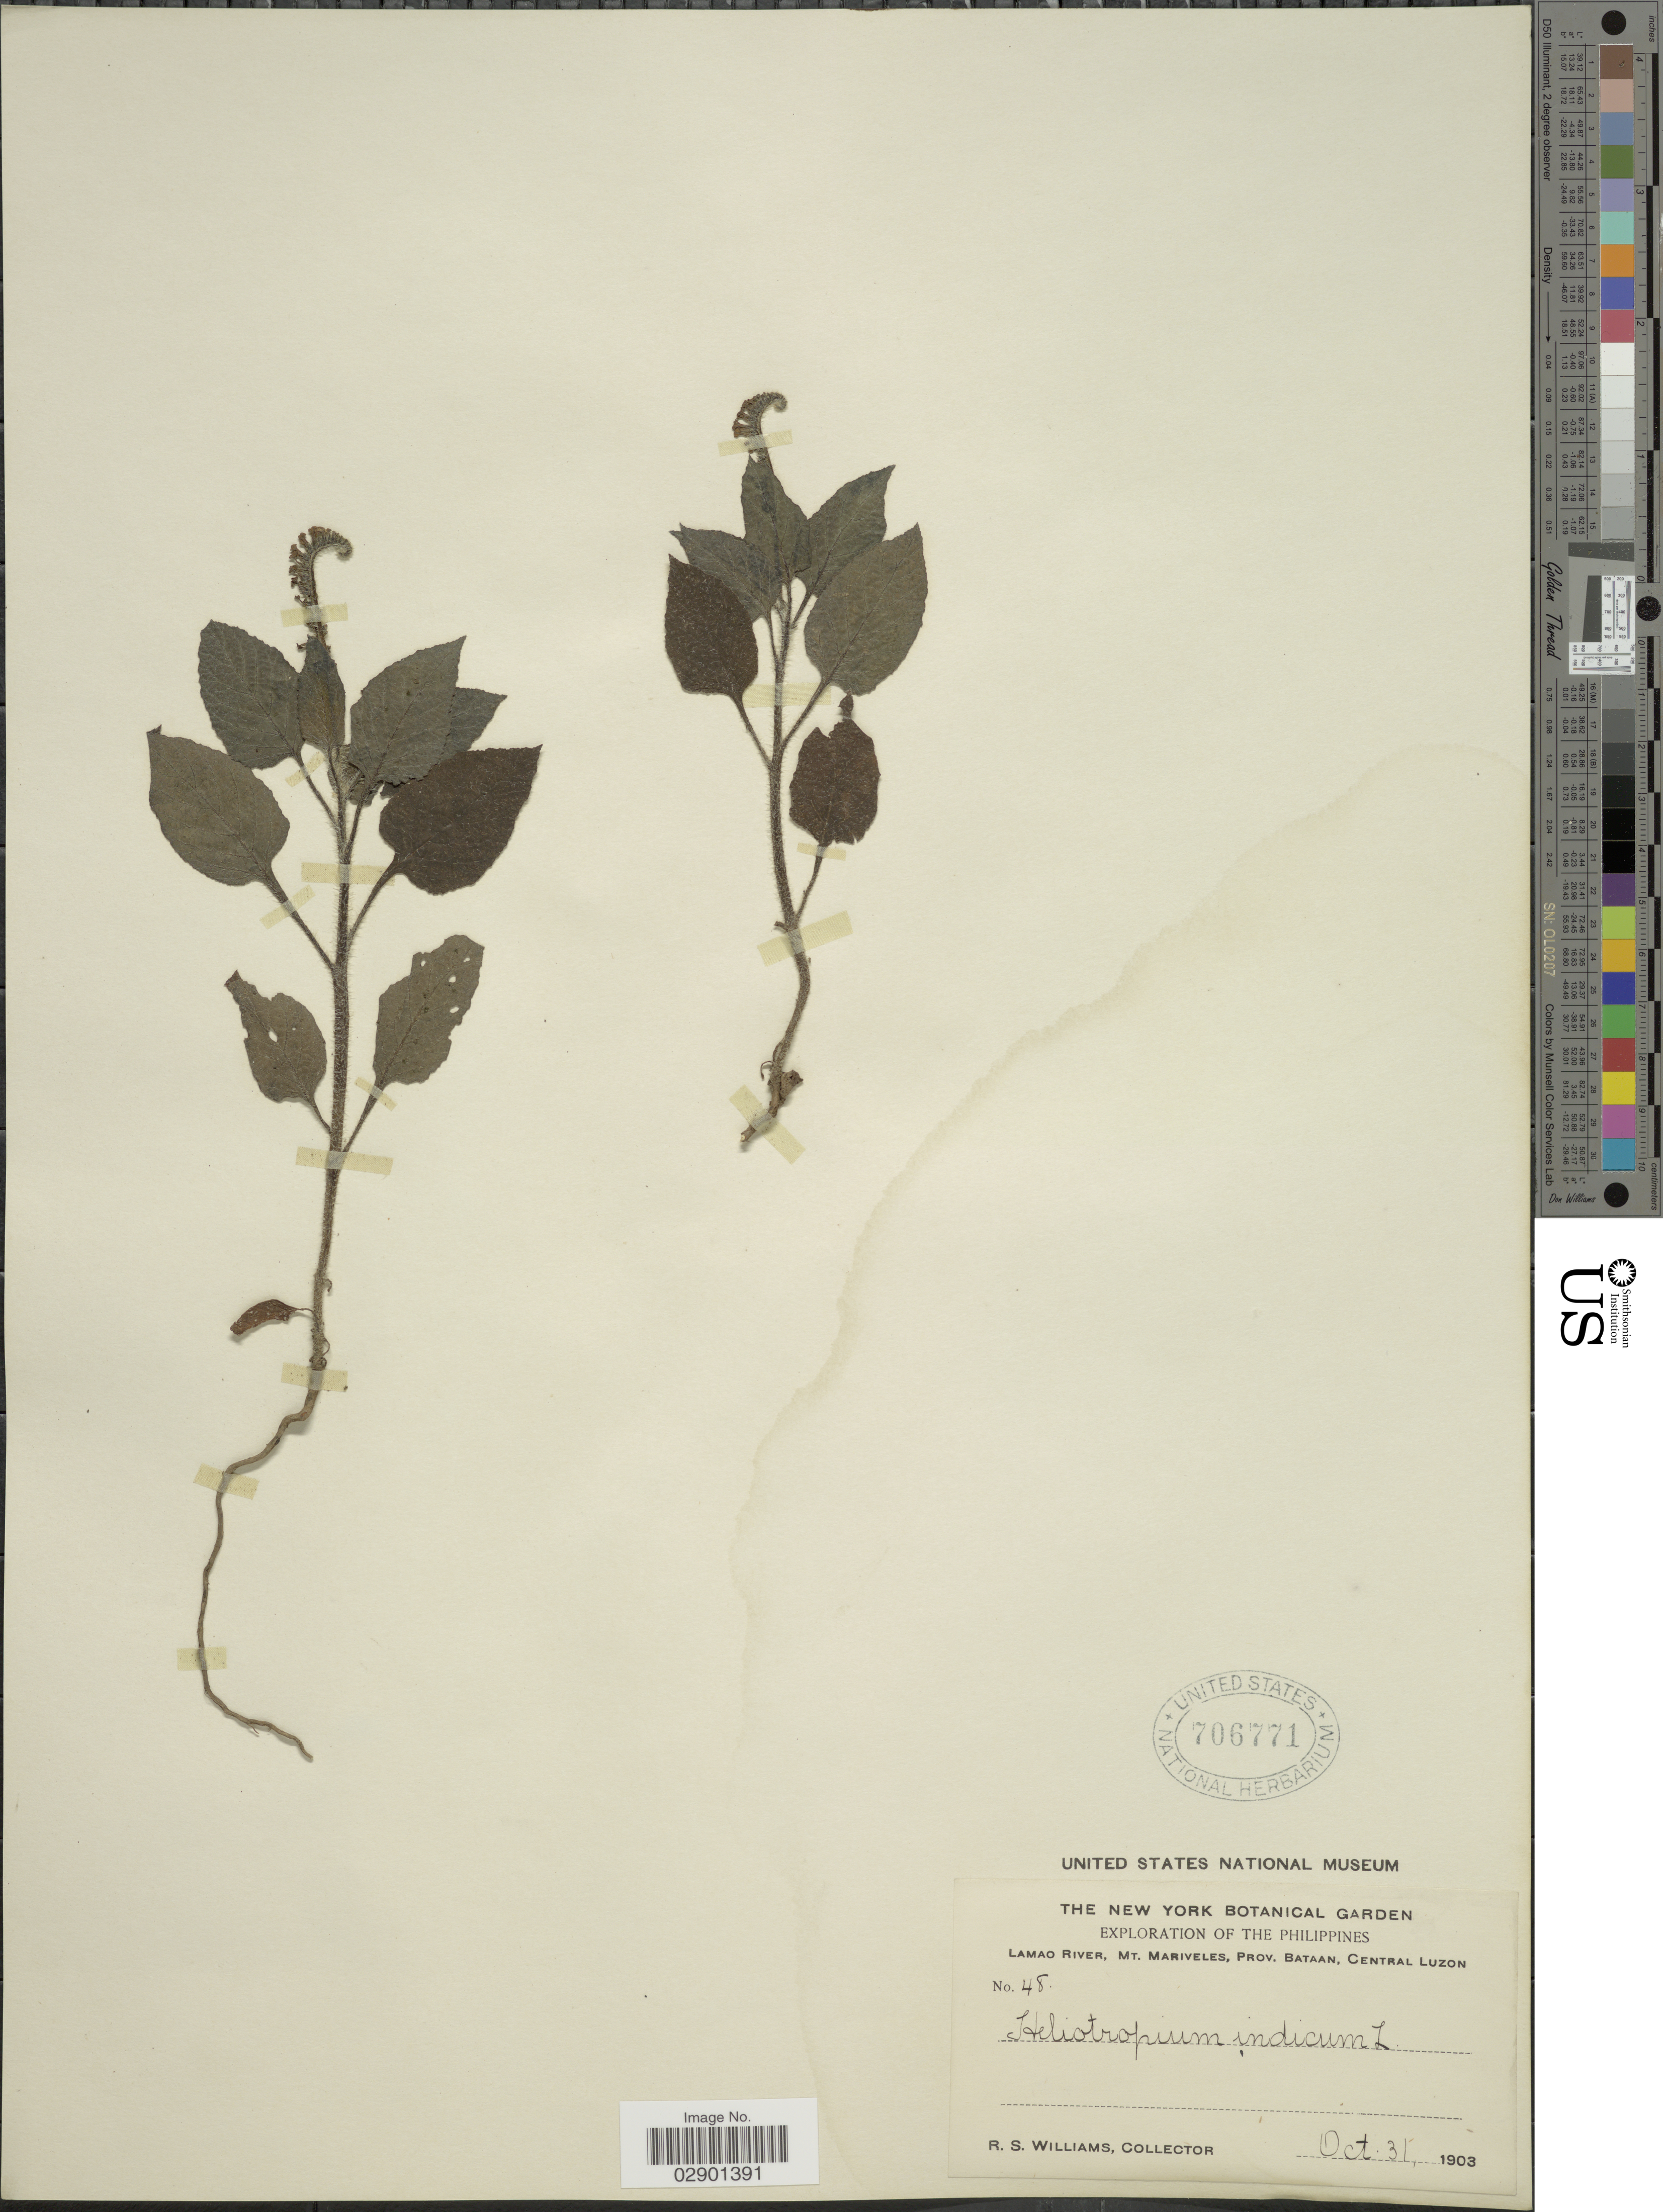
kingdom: Plantae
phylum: Tracheophyta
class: Magnoliopsida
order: Boraginales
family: Heliotropiaceae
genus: Heliotropium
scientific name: Heliotropium indicum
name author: L.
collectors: R. S. Williams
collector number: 48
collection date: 1903-10-31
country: Philippines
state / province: Central Luzon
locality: Lamao River, Mt. Mariveles, Prov. Bataan.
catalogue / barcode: US 706771